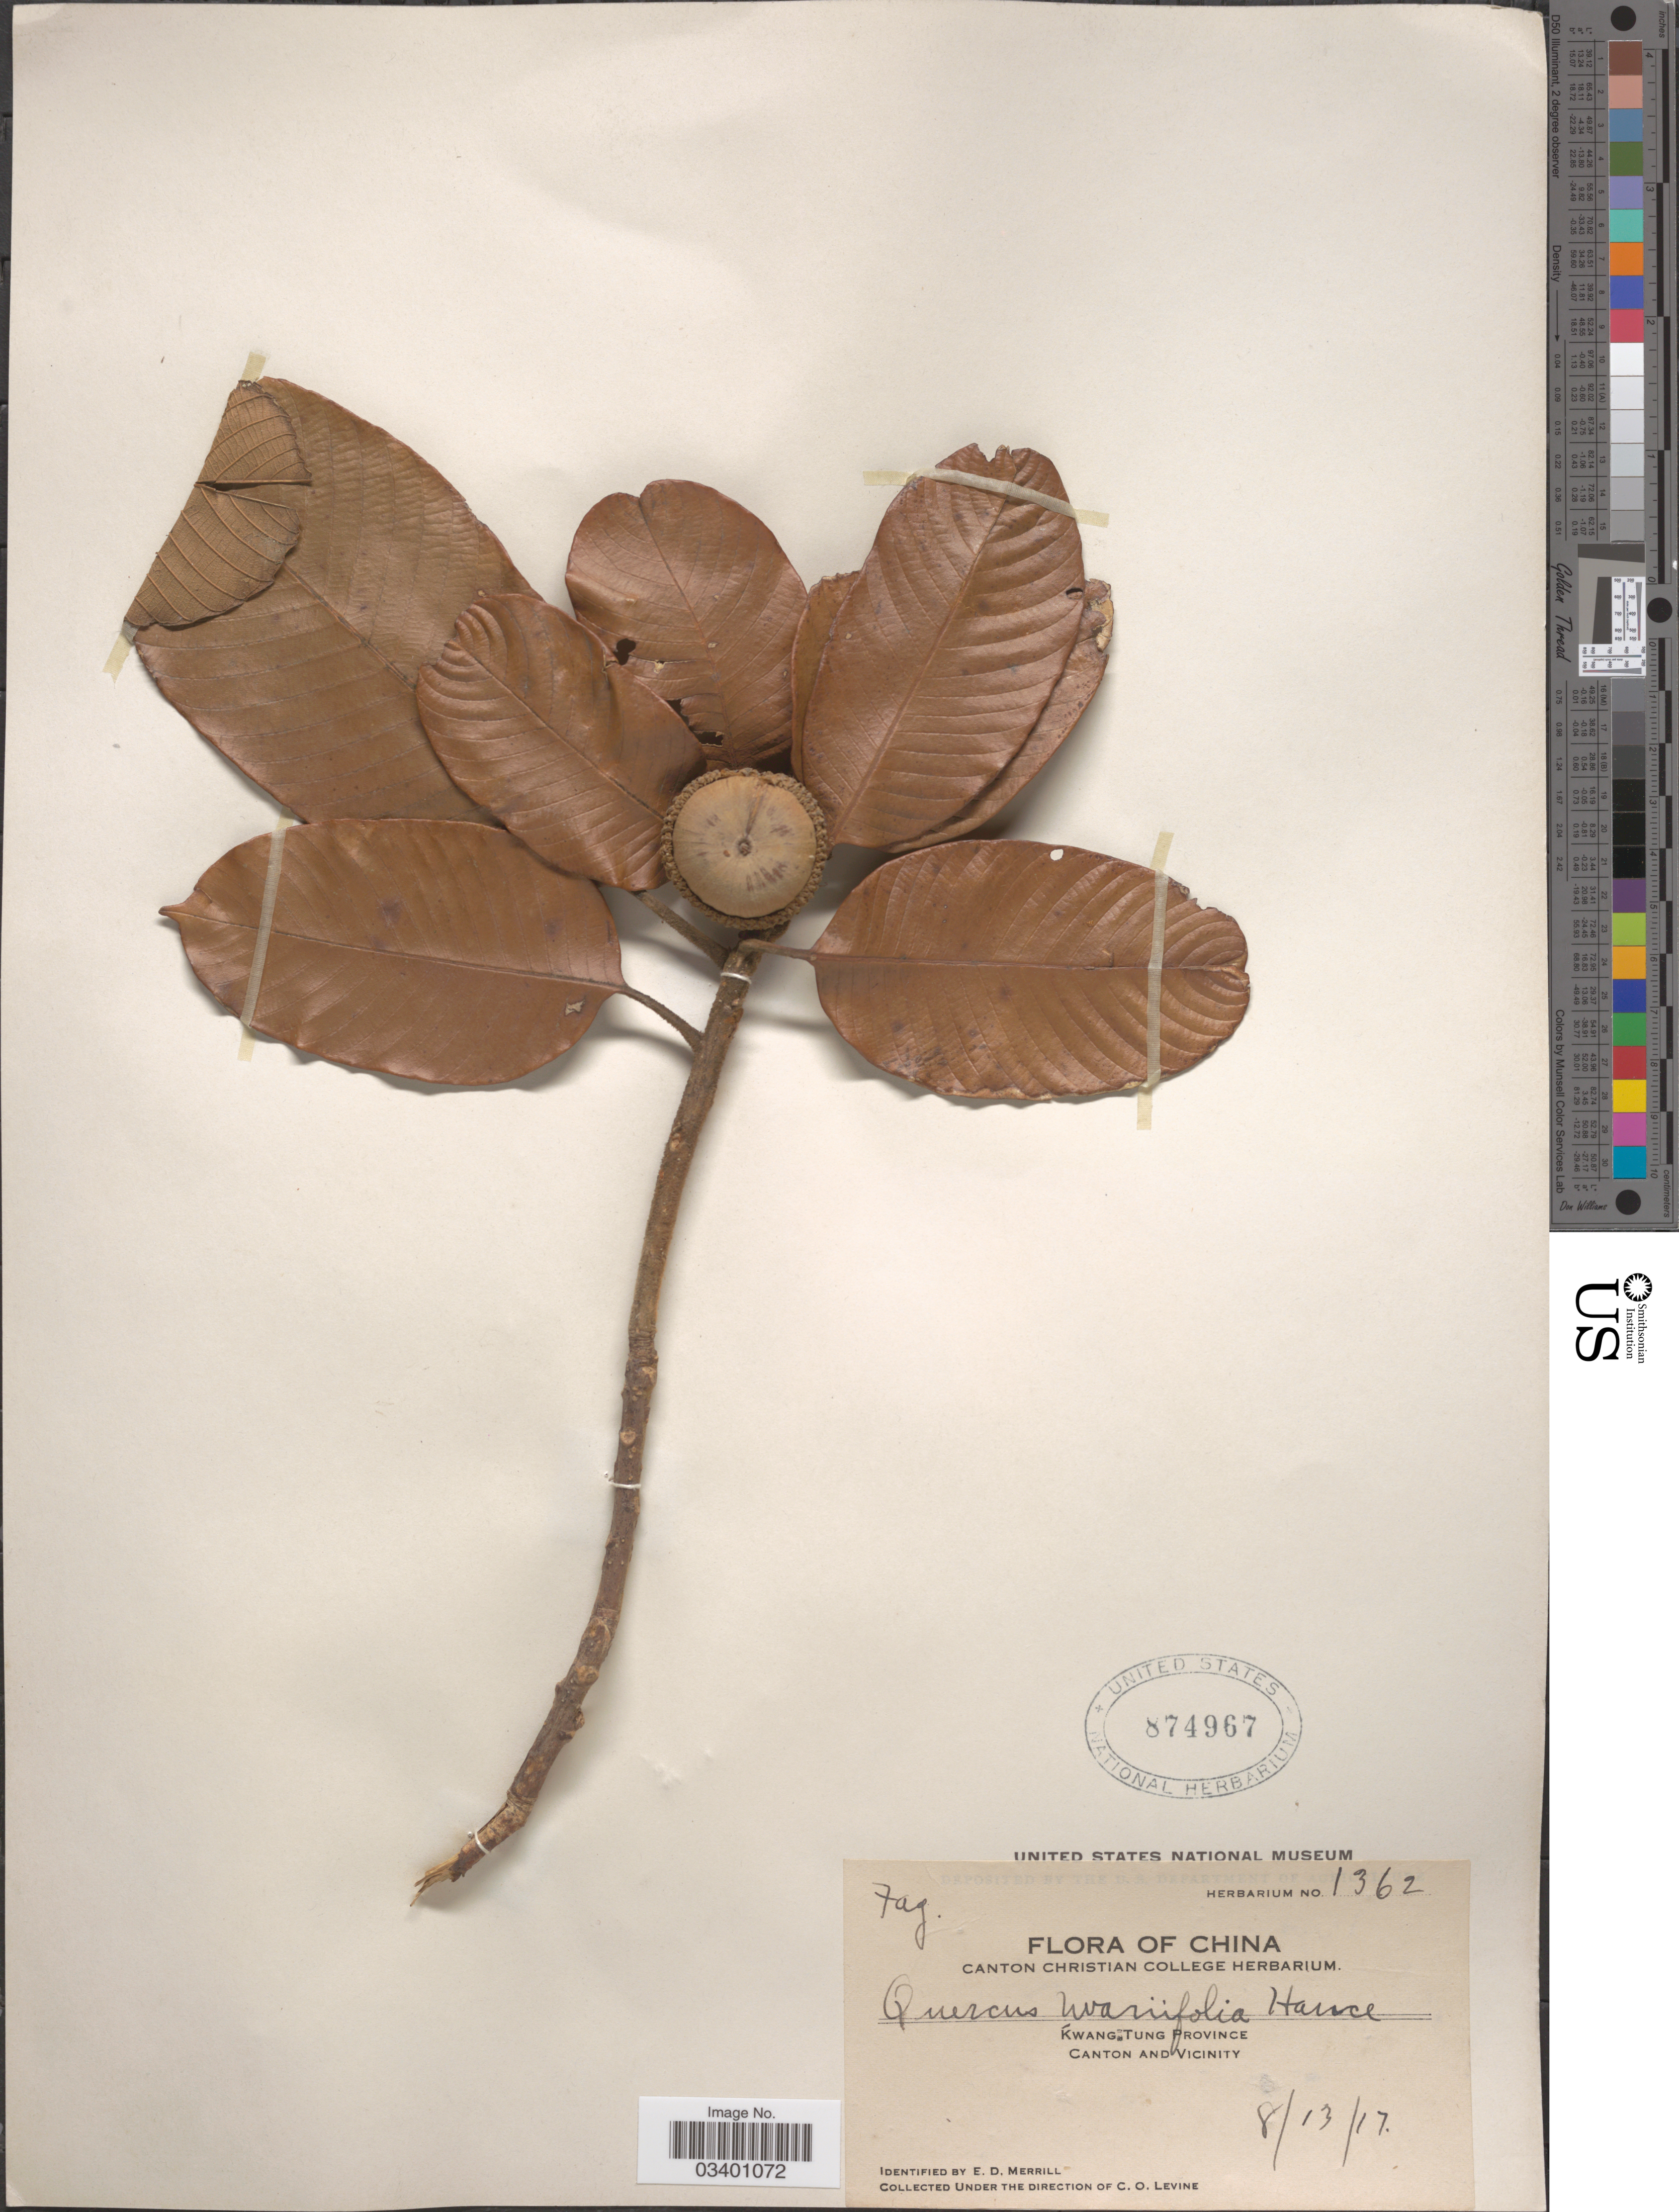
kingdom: Plantae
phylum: Tracheophyta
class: Magnoliopsida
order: Fagales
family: Fagaceae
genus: Lithocarpus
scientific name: Lithocarpus uvariifolius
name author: (Hance) Rehder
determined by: Strong, Mark T., (BOT), Smithsonian Institution - National Museum of Natural History (UNITED STATES)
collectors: C. O. Levine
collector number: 1362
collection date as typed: Transcribed d/m/y: 13/8/17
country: China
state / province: Guangdong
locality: Kwang Tung Province, Canton and Vicinity.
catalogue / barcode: US 874967